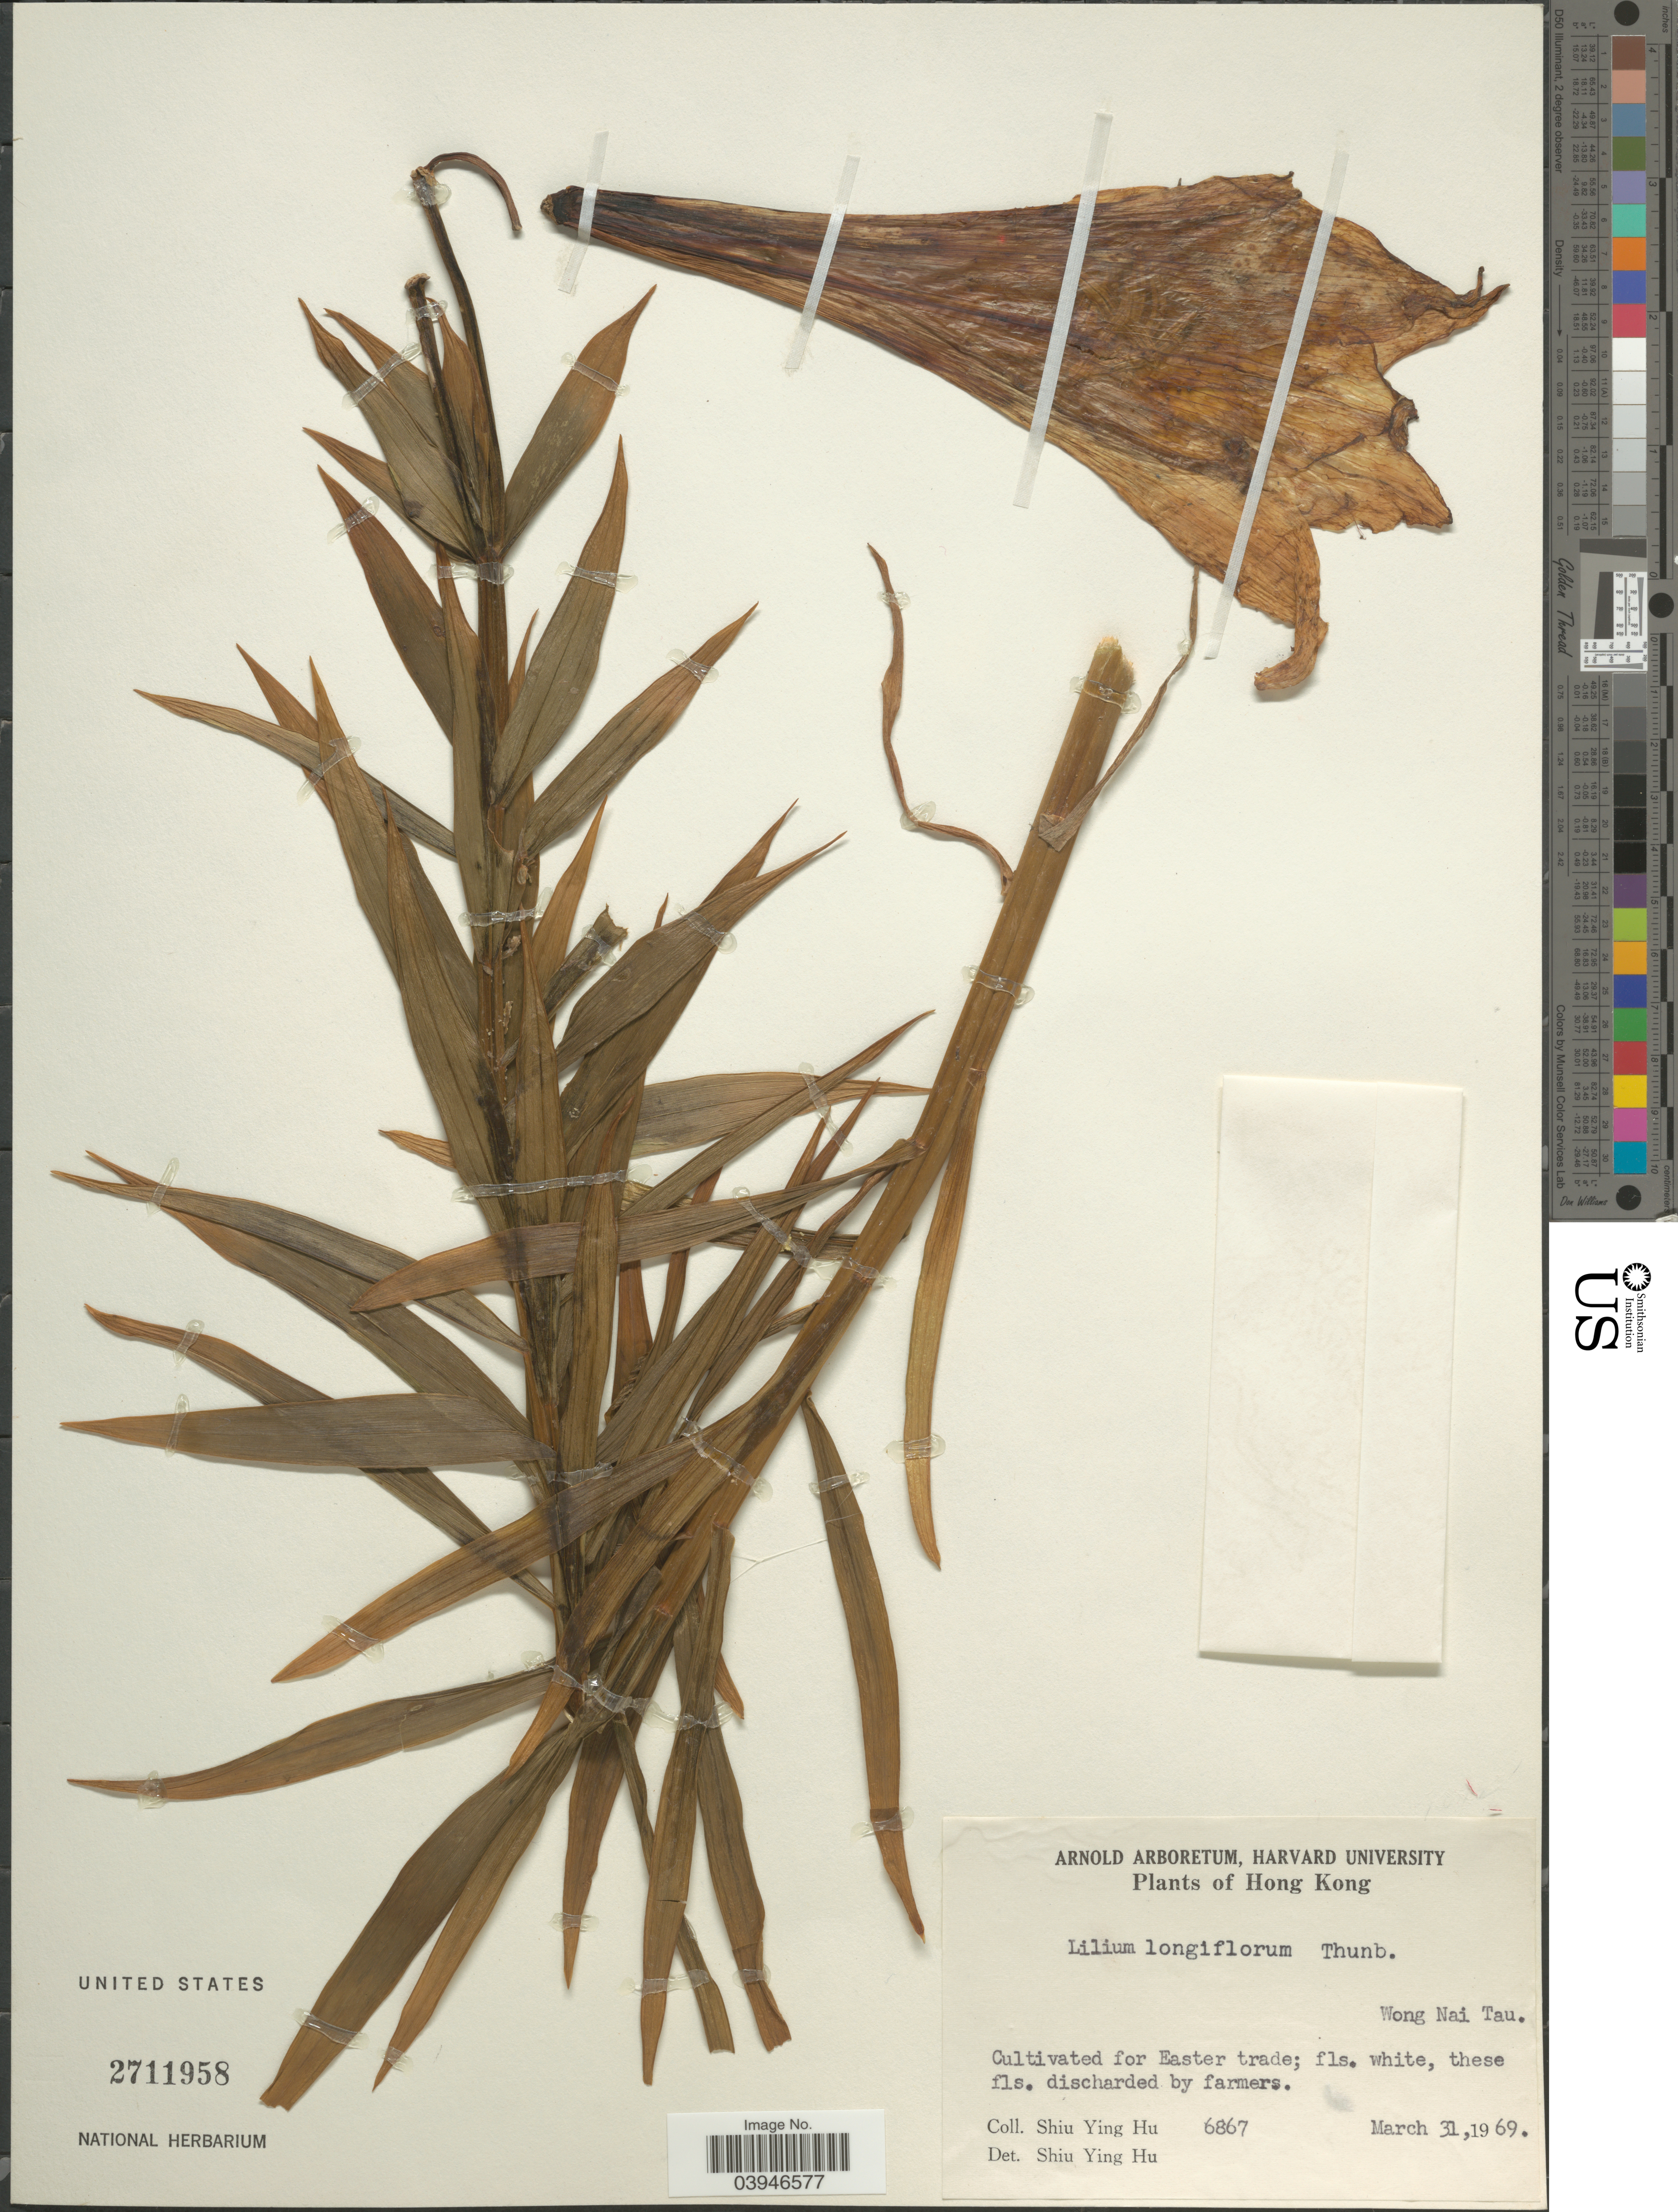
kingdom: Plantae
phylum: Tracheophyta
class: Liliopsida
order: Liliales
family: Liliaceae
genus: Lilium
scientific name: Lilium longiflorum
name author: Thunb.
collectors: S. Y. Hu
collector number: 6867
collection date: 1969-03-31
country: China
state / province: Hong Kong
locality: Wong Nai Tau. Cultivated for Easter trade.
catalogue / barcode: US 2711958